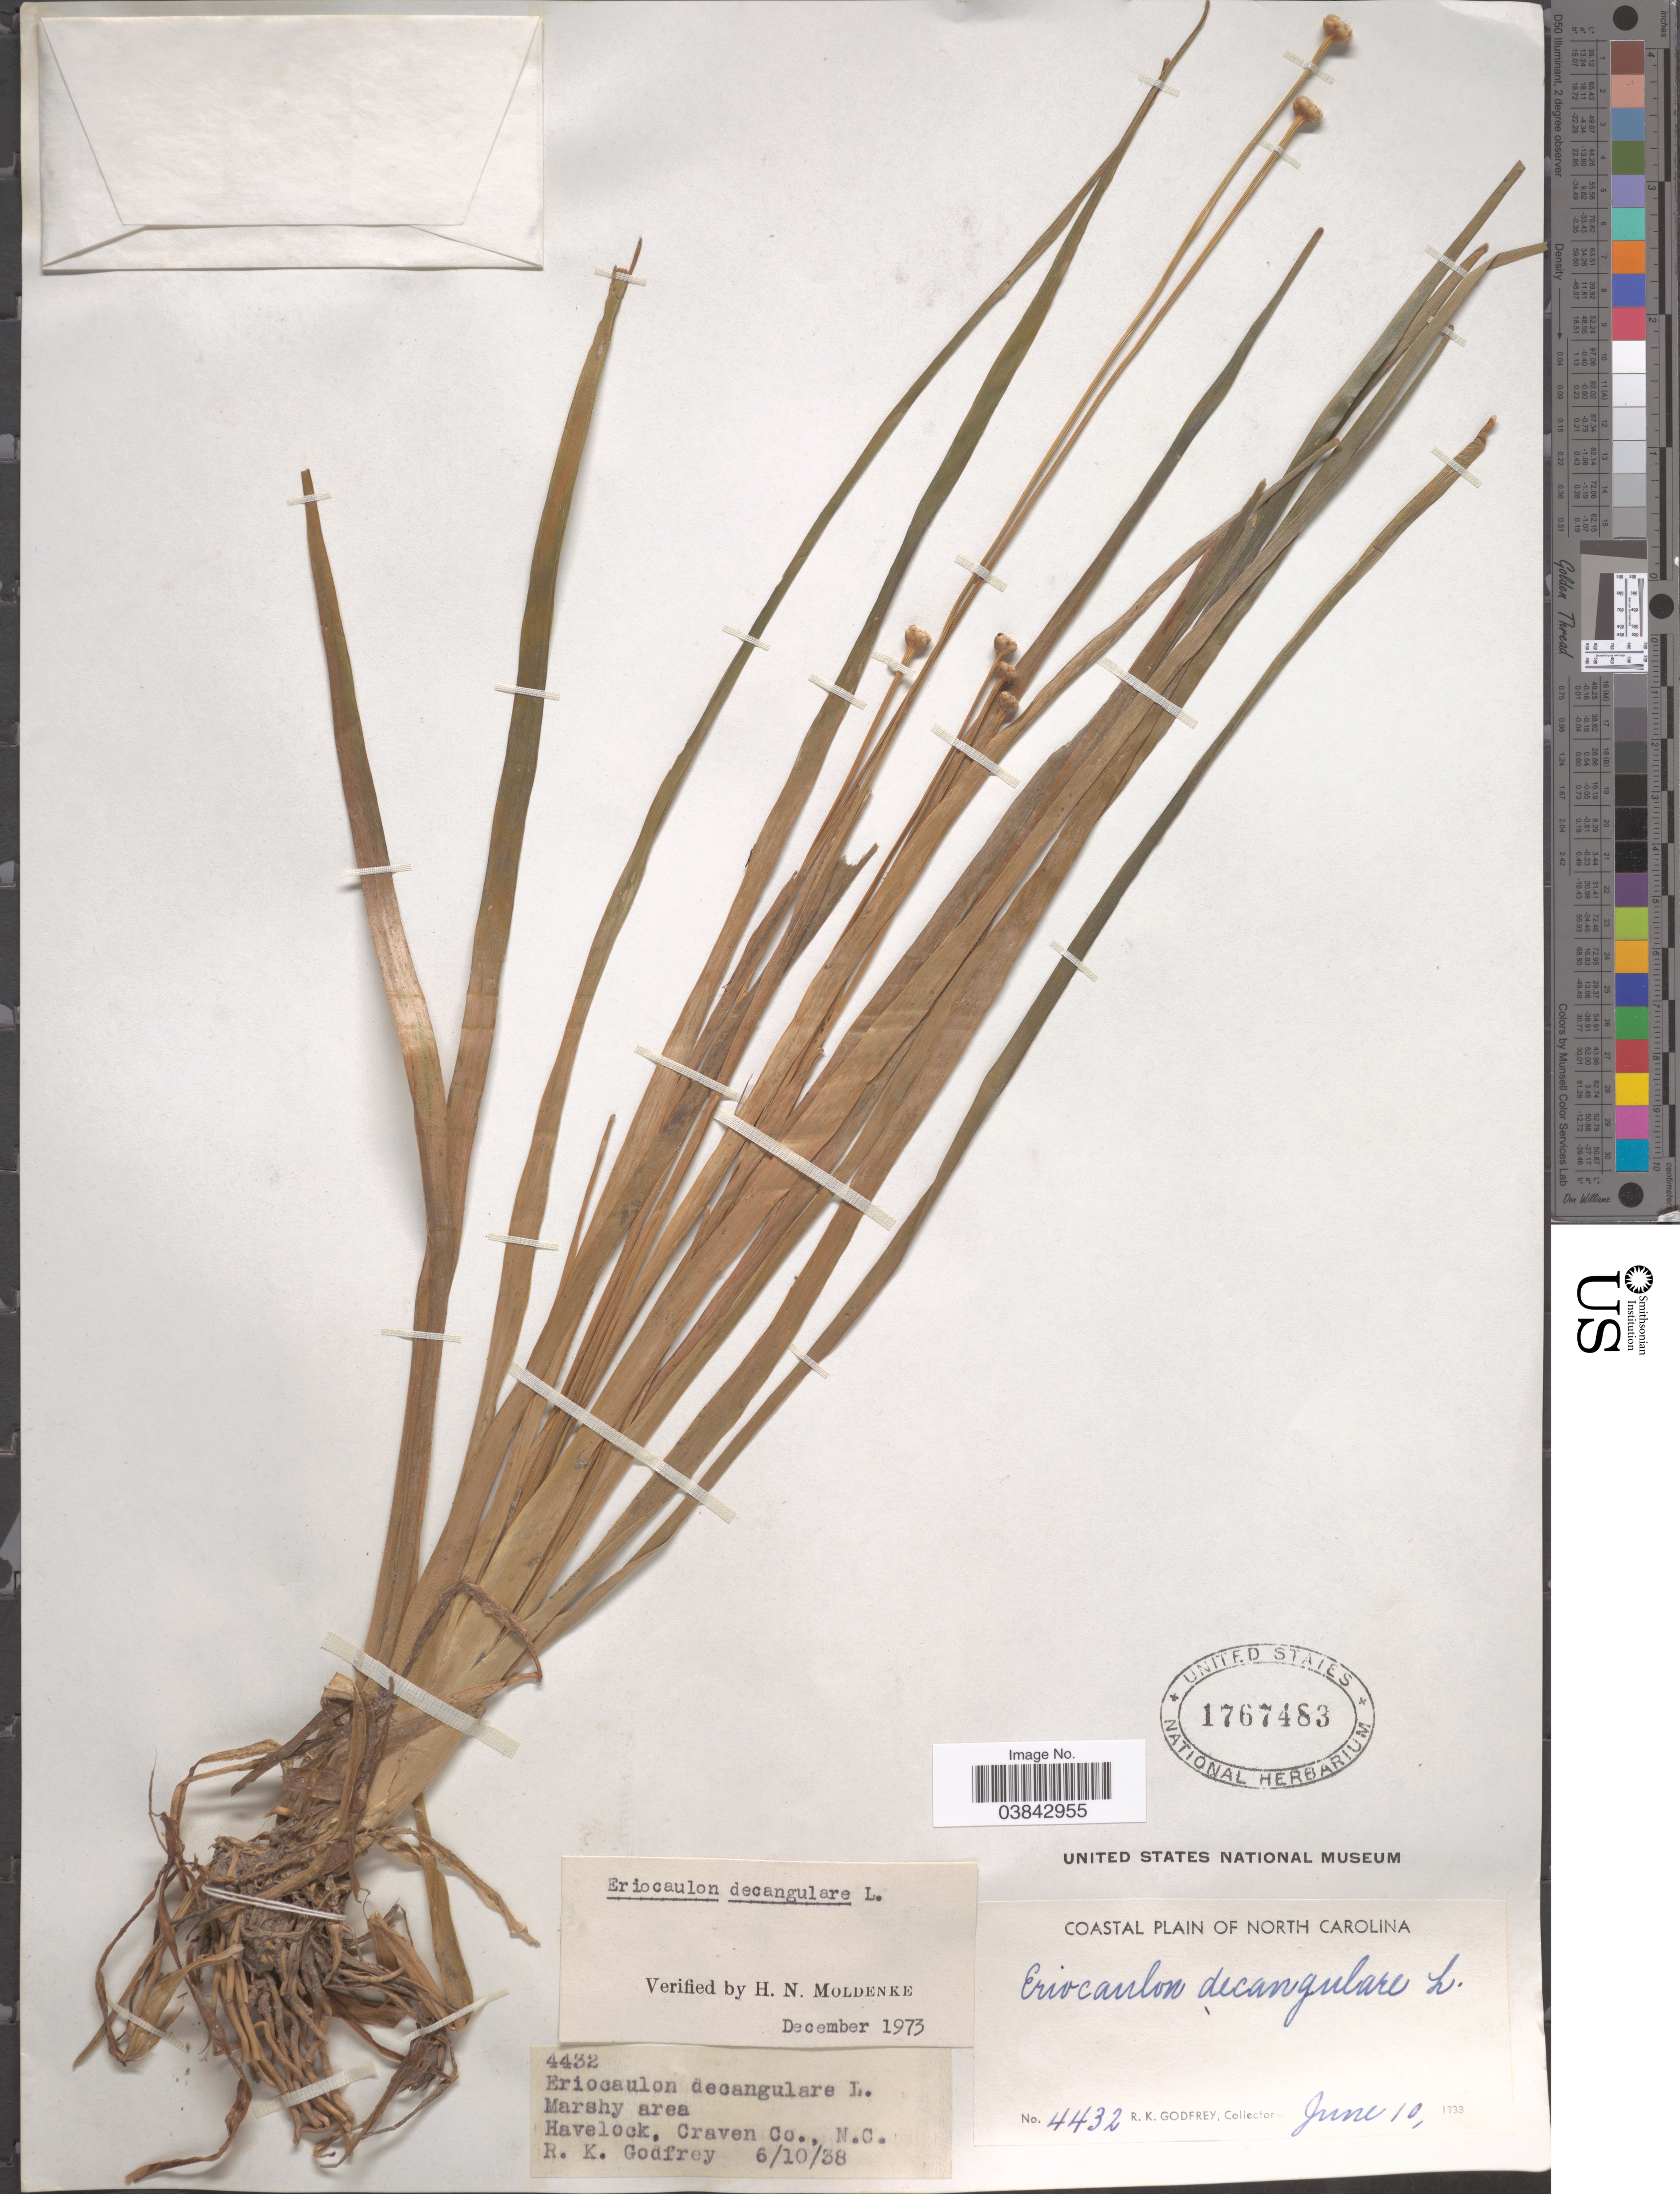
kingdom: Plantae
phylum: Tracheophyta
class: Liliopsida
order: Poales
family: Eriocaulaceae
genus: Eriocaulon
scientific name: Eriocaulon decangulare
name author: L.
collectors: R. K. Godfrey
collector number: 4432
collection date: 1933-06-10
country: United States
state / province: North Carolina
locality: Coastal Plain of North Carolina. Havelock. Craven Co.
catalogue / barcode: US 1767483